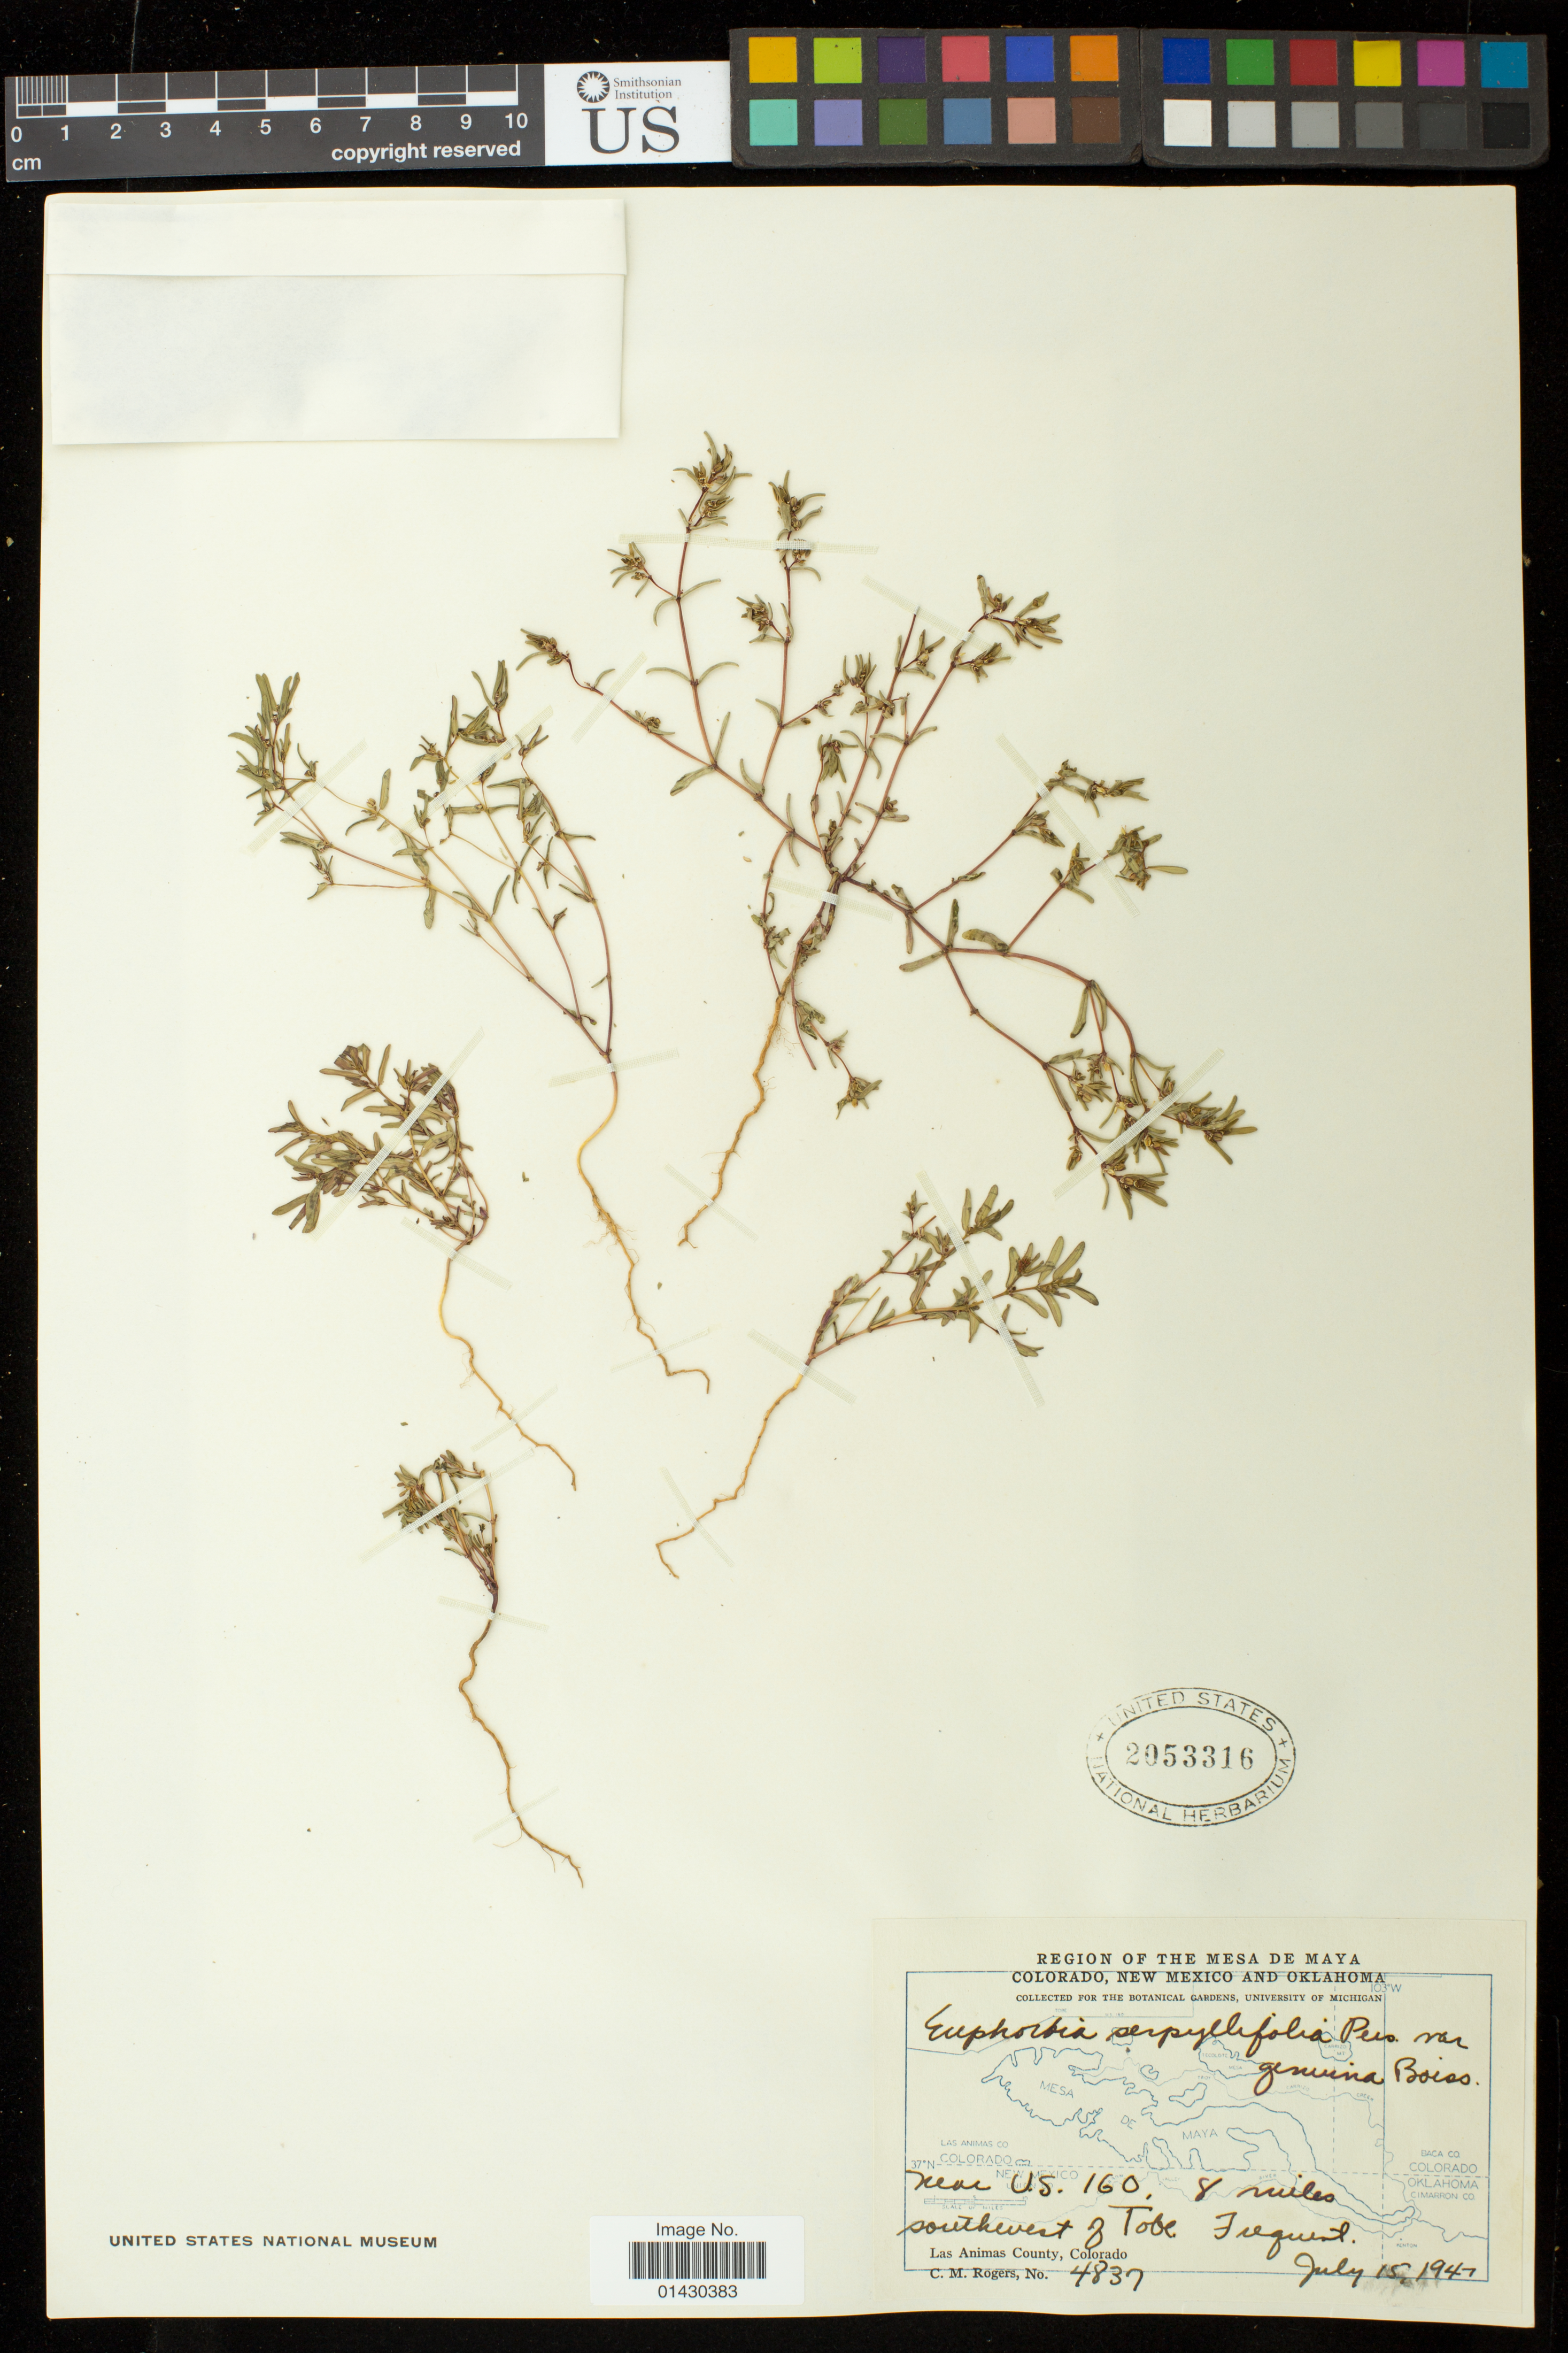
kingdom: Plantae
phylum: Tracheophyta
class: Magnoliopsida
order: Malpighiales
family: Euphorbiaceae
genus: Euphorbia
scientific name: Euphorbia serpillifolia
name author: Pers.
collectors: C. M. Rogers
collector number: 4837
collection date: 1947-07-15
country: United States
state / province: Colorado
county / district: Las Animas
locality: Near U.S. 160, 8 miles southwest of Tobe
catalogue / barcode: US 2053316